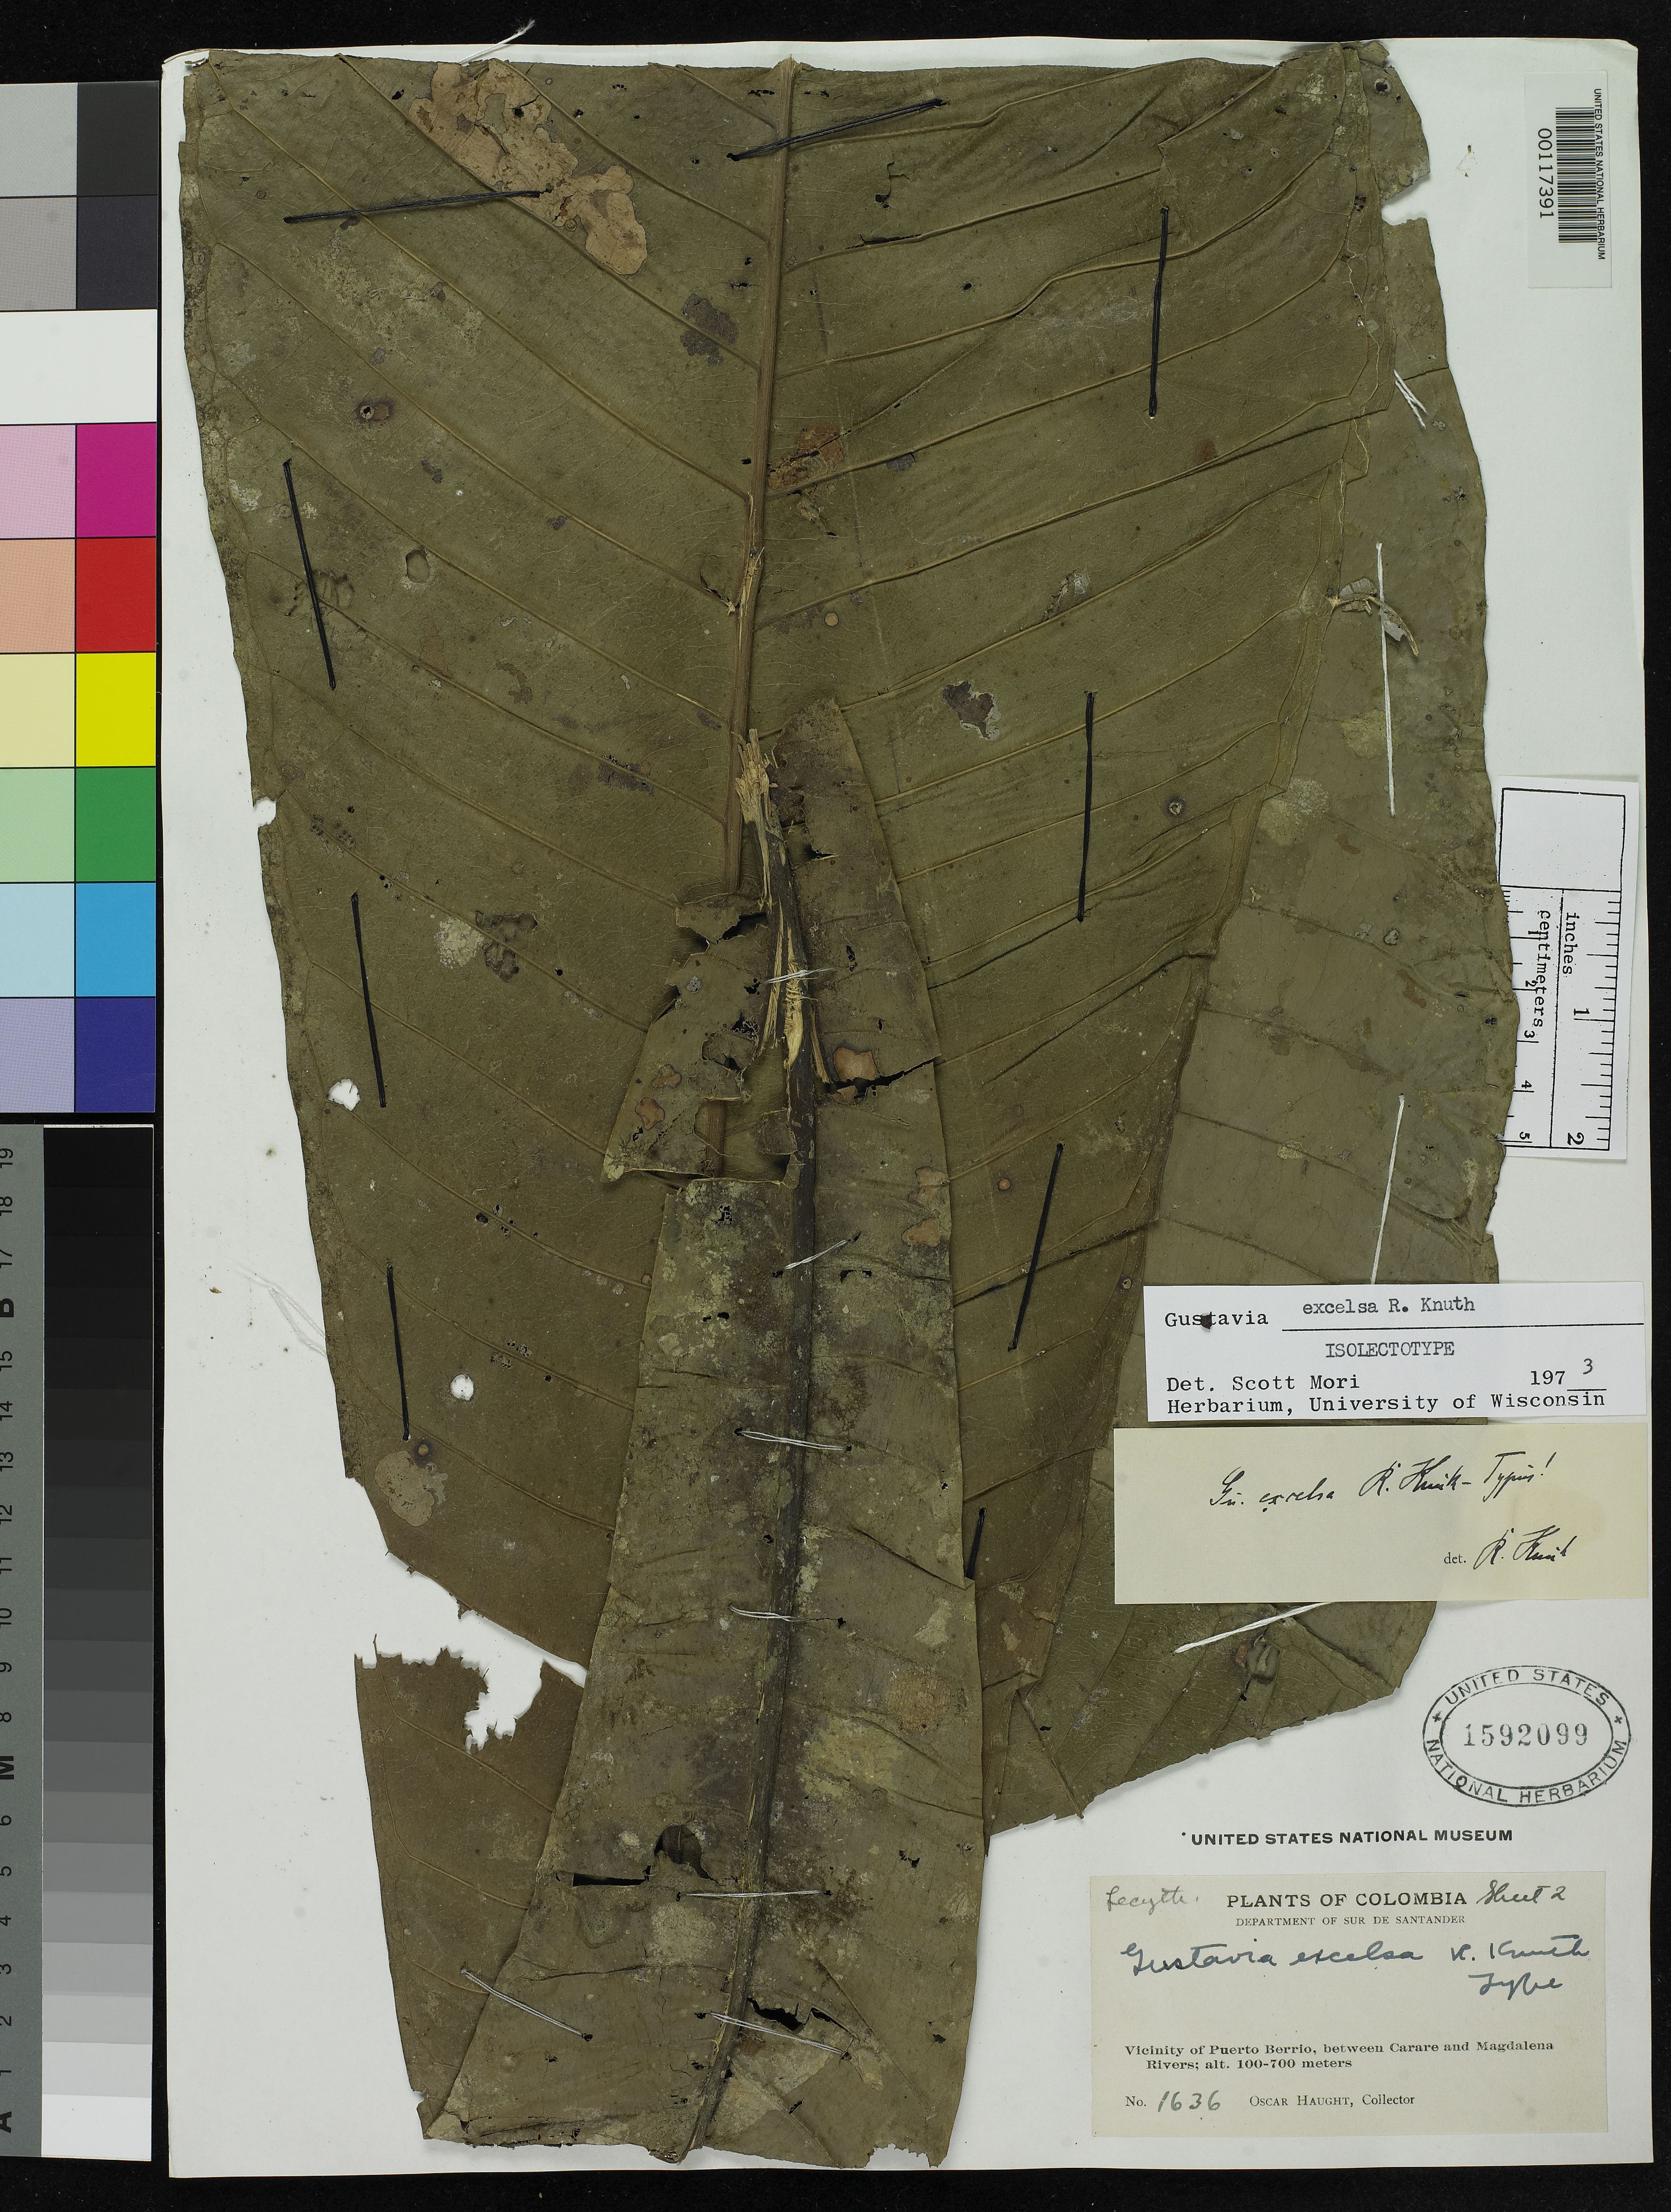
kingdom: Plantae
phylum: Tracheophyta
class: Magnoliopsida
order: Ericales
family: Lecythidaceae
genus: Gustavia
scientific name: Gustavia excelsa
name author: R. Knuth in Engl.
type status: Isolectotype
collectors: O. L. Haught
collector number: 1636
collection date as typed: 12 Apr 1935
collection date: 1935-04-12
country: Colombia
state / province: Santander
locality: Vicinity of Puerto Berrio, between Carare & Magdalena Rivers.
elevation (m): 100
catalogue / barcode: US 1592099